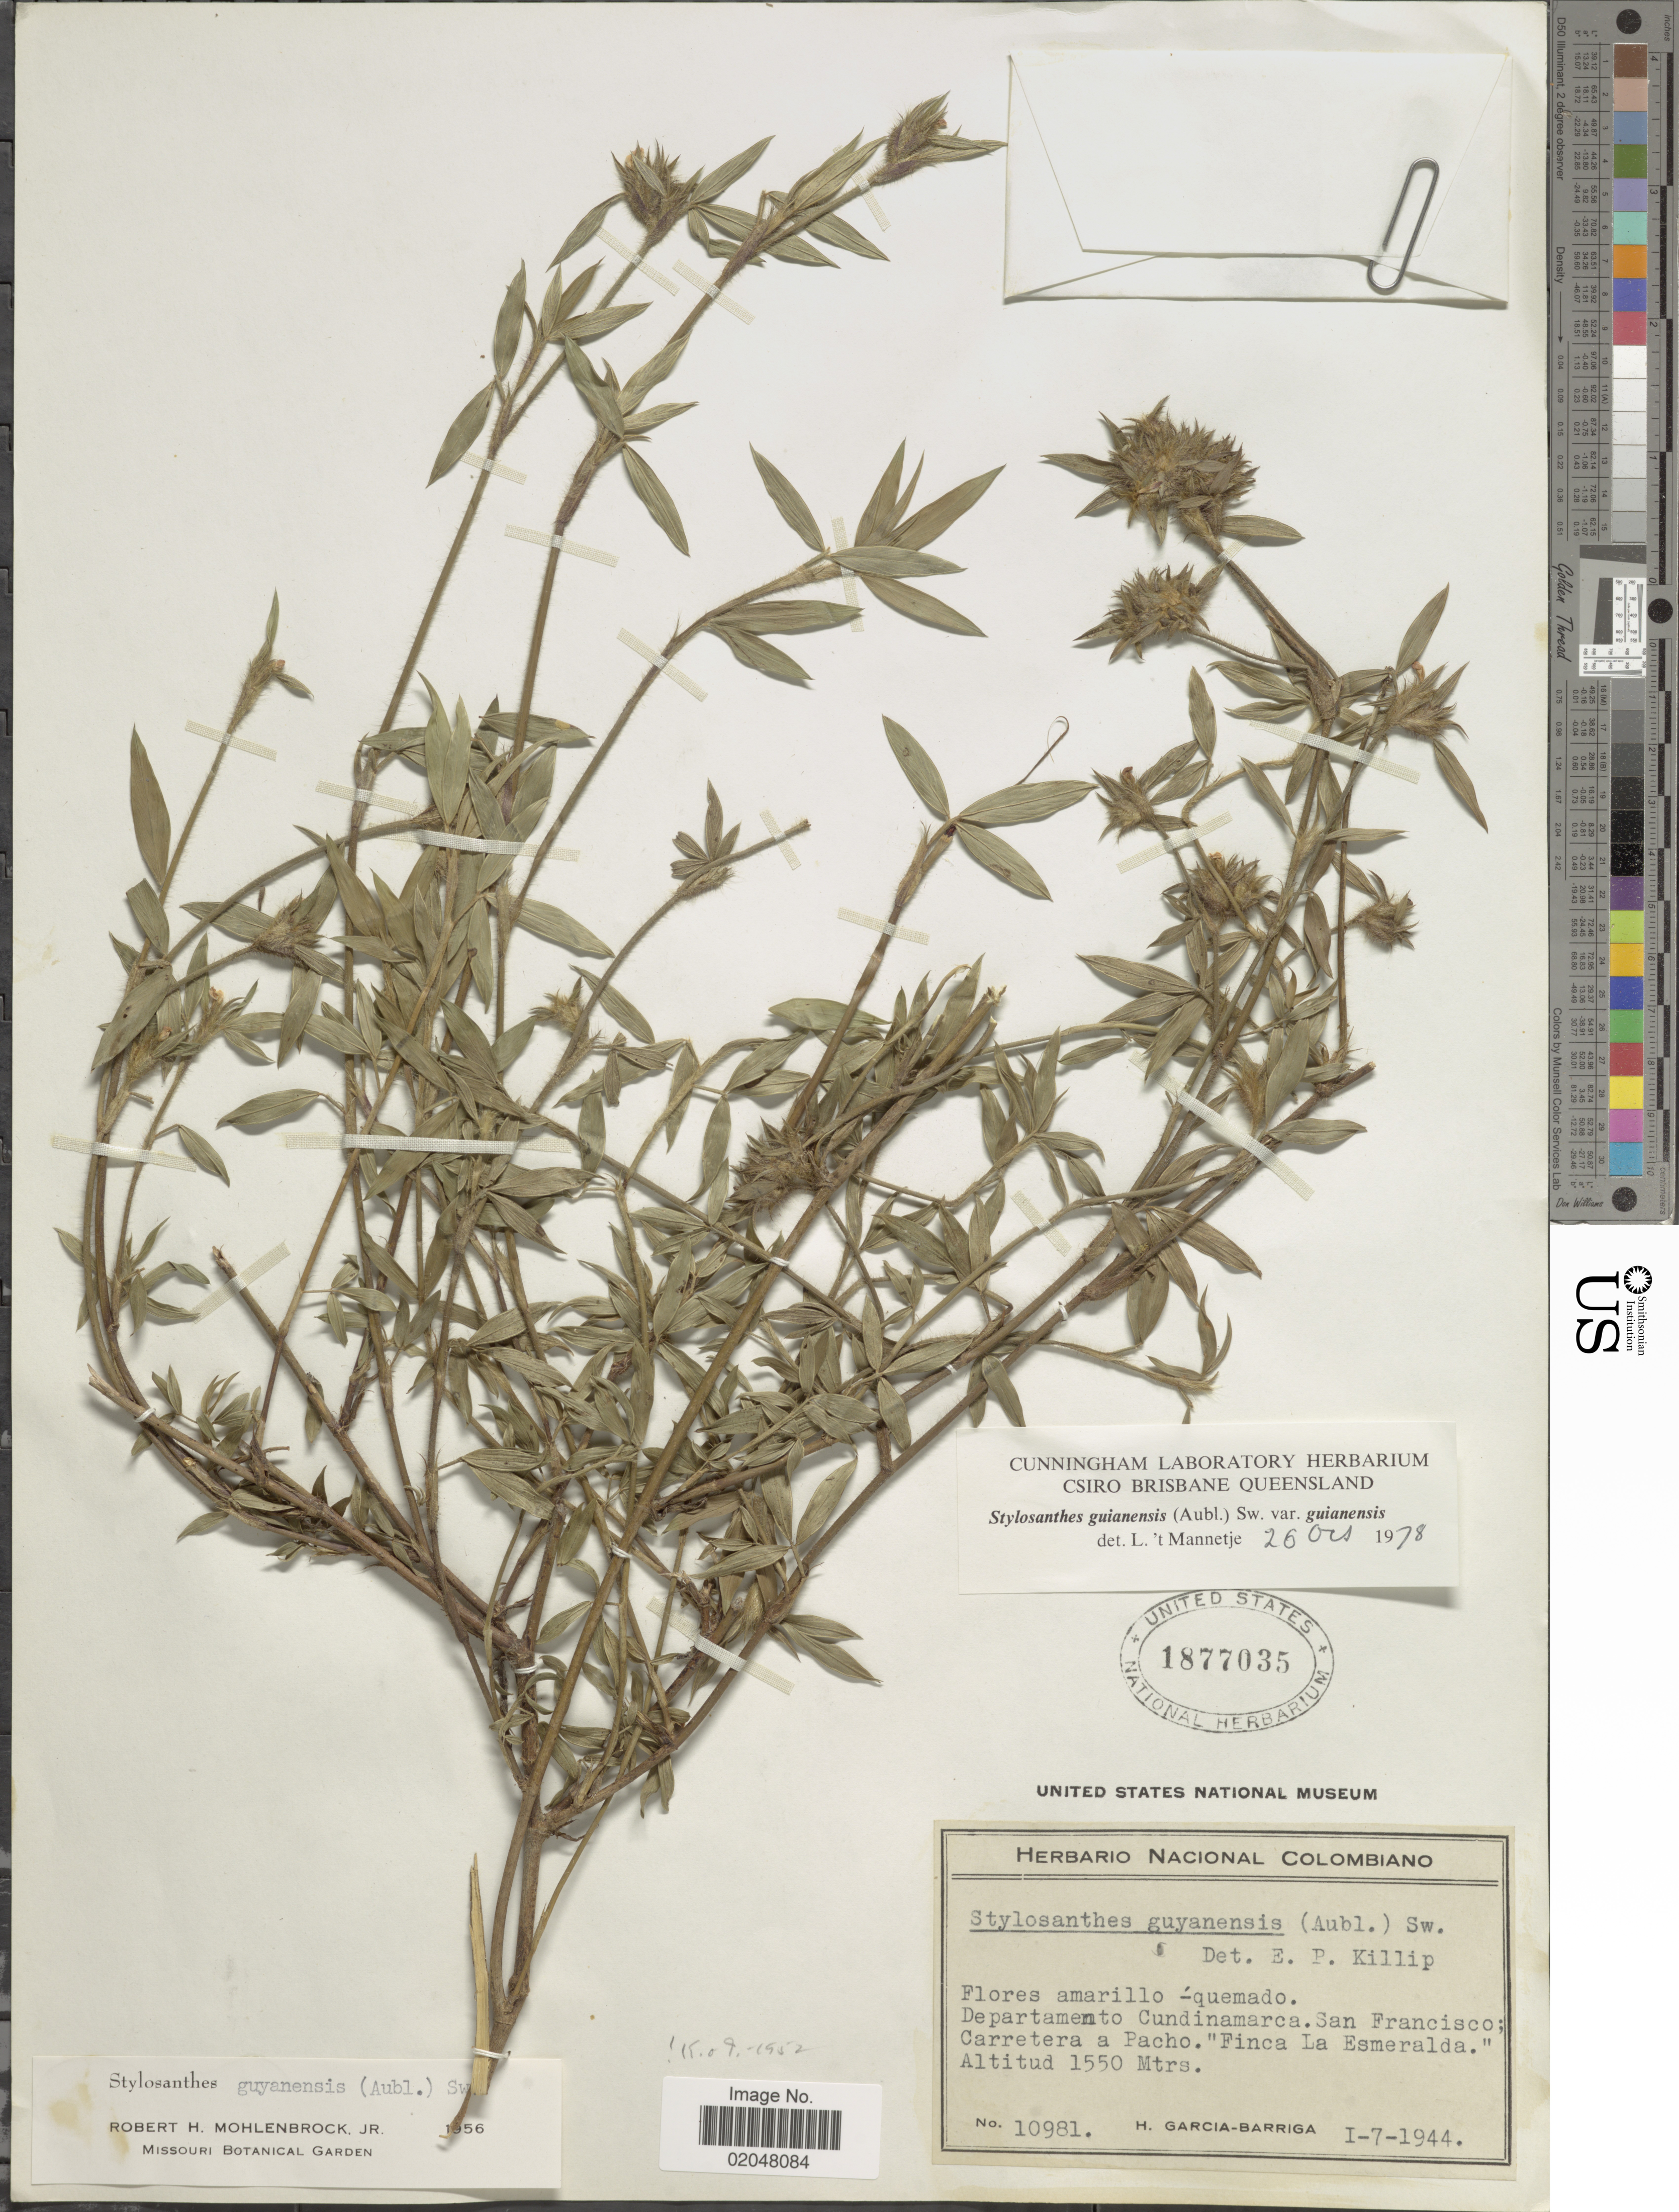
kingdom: Plantae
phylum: Tracheophyta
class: Magnoliopsida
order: Fabales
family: Fabaceae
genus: Stylosanthes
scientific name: Stylosanthes guianensis var. guianensis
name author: (Aubl.) Sw.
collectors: H. García Barriga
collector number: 10981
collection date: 1944-01-07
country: Colombia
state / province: Cundinamarca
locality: San Francisco; Carretera a Pacho. "Finca La Esmeralda"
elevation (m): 1550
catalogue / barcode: US 1877035